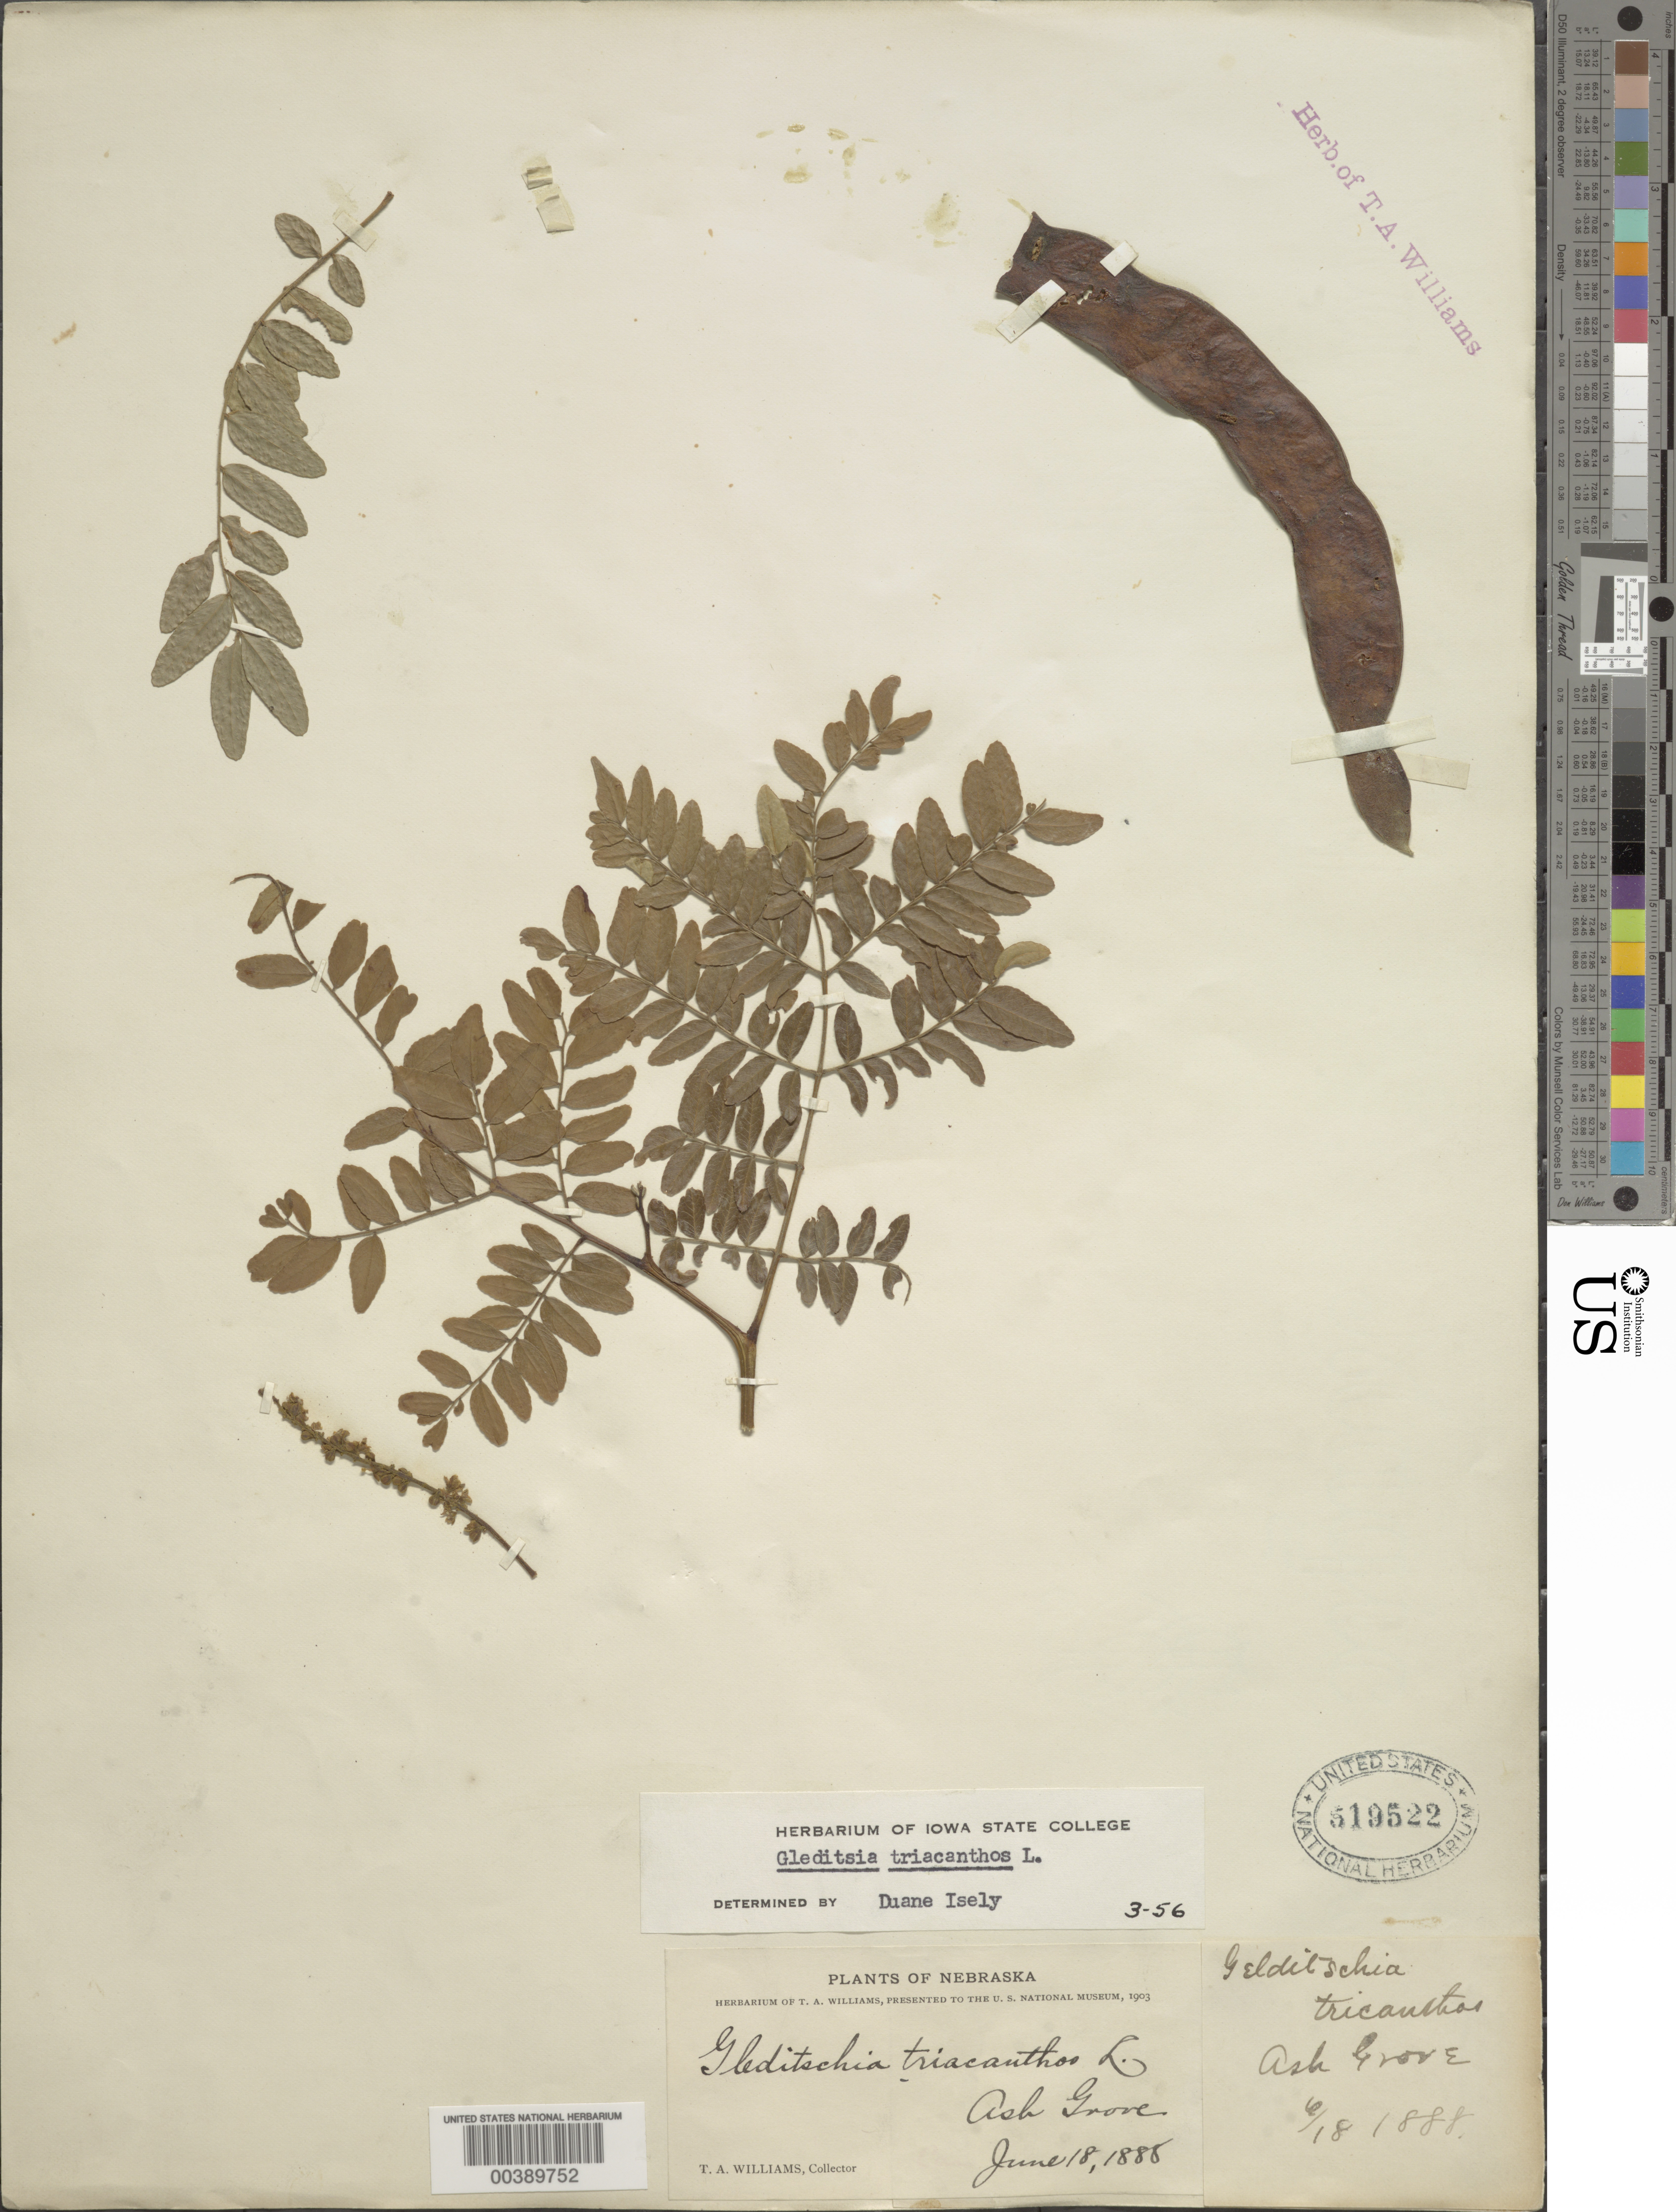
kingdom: Plantae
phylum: Tracheophyta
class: Magnoliopsida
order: Fabales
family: Fabaceae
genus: Gleditsia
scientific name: Gleditsia triacanthos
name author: L.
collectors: T. A. Williams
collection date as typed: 18 Jun 1888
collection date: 1888-06-18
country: United States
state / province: Nebraska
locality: Ash grove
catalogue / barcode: US 519522